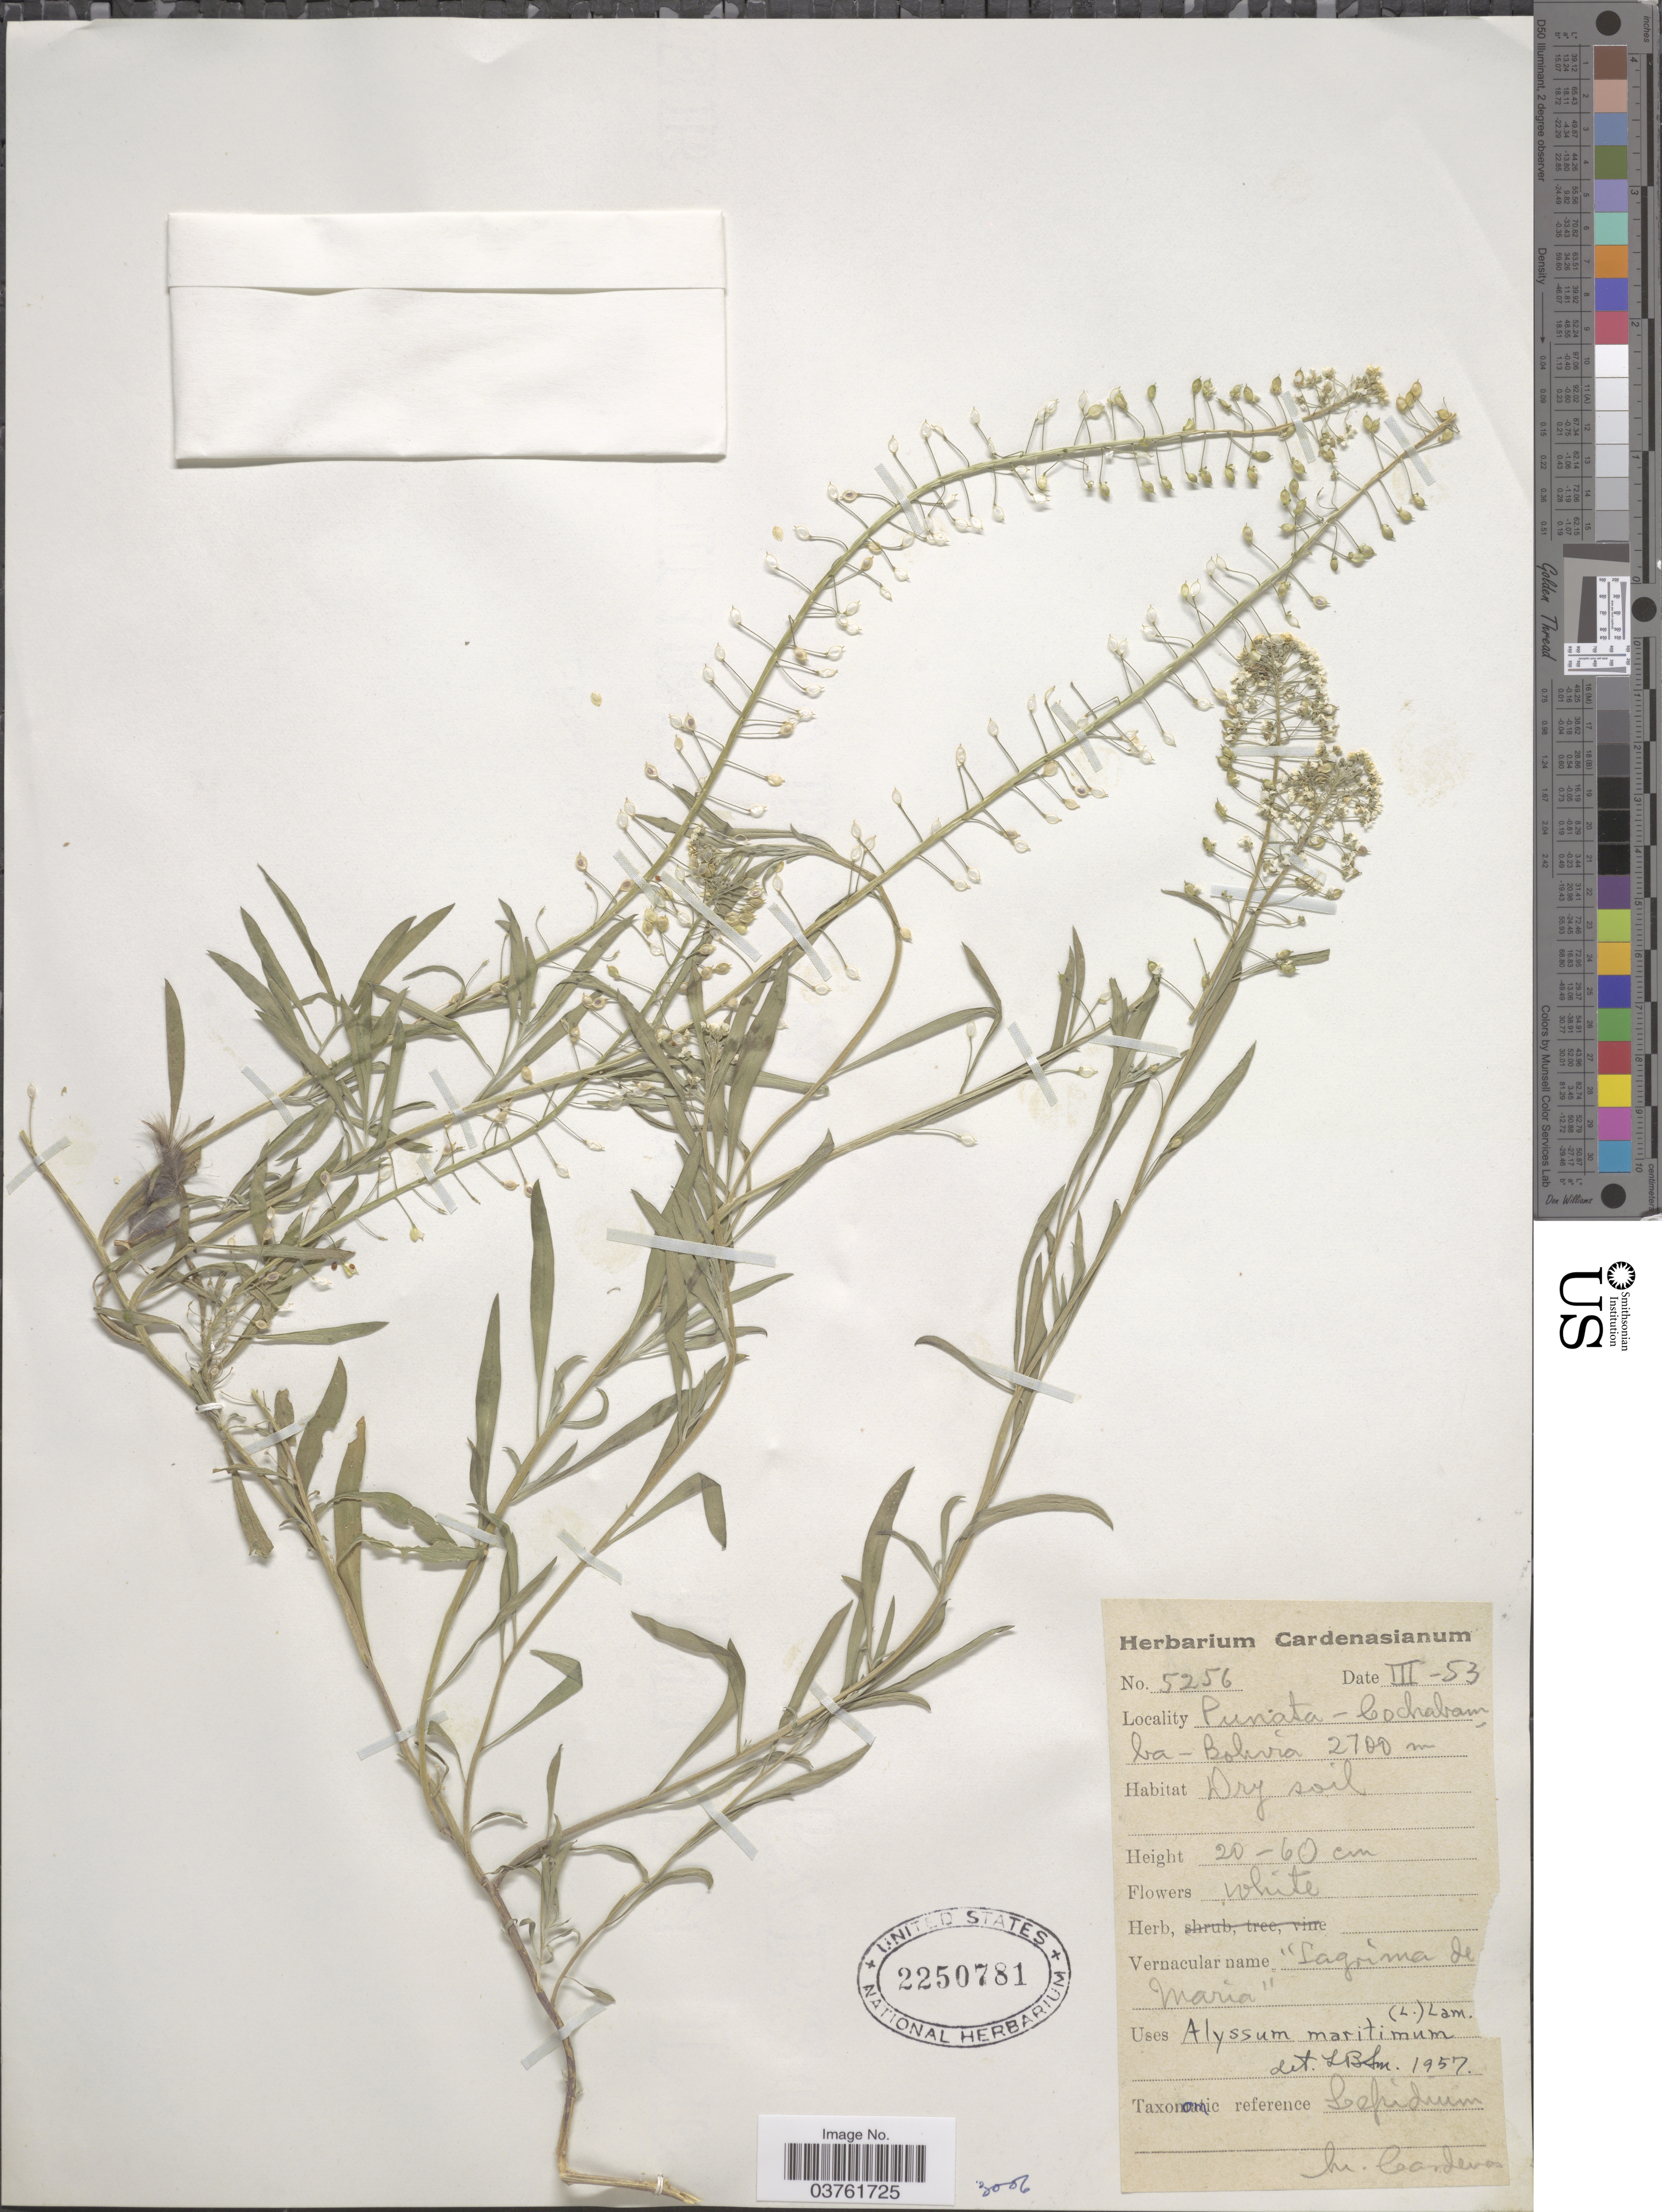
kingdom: Plantae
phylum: Tracheophyta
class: Magnoliopsida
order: Brassicales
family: Brassicaceae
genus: Alyssum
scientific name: Alyssum maritimum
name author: (L.) Lam.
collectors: M. Cárdenas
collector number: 5256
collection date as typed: Transcribed d/m/y: /3/53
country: Bolivia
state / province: Cochabamba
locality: Punata.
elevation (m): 2700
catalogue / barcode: US 2250781